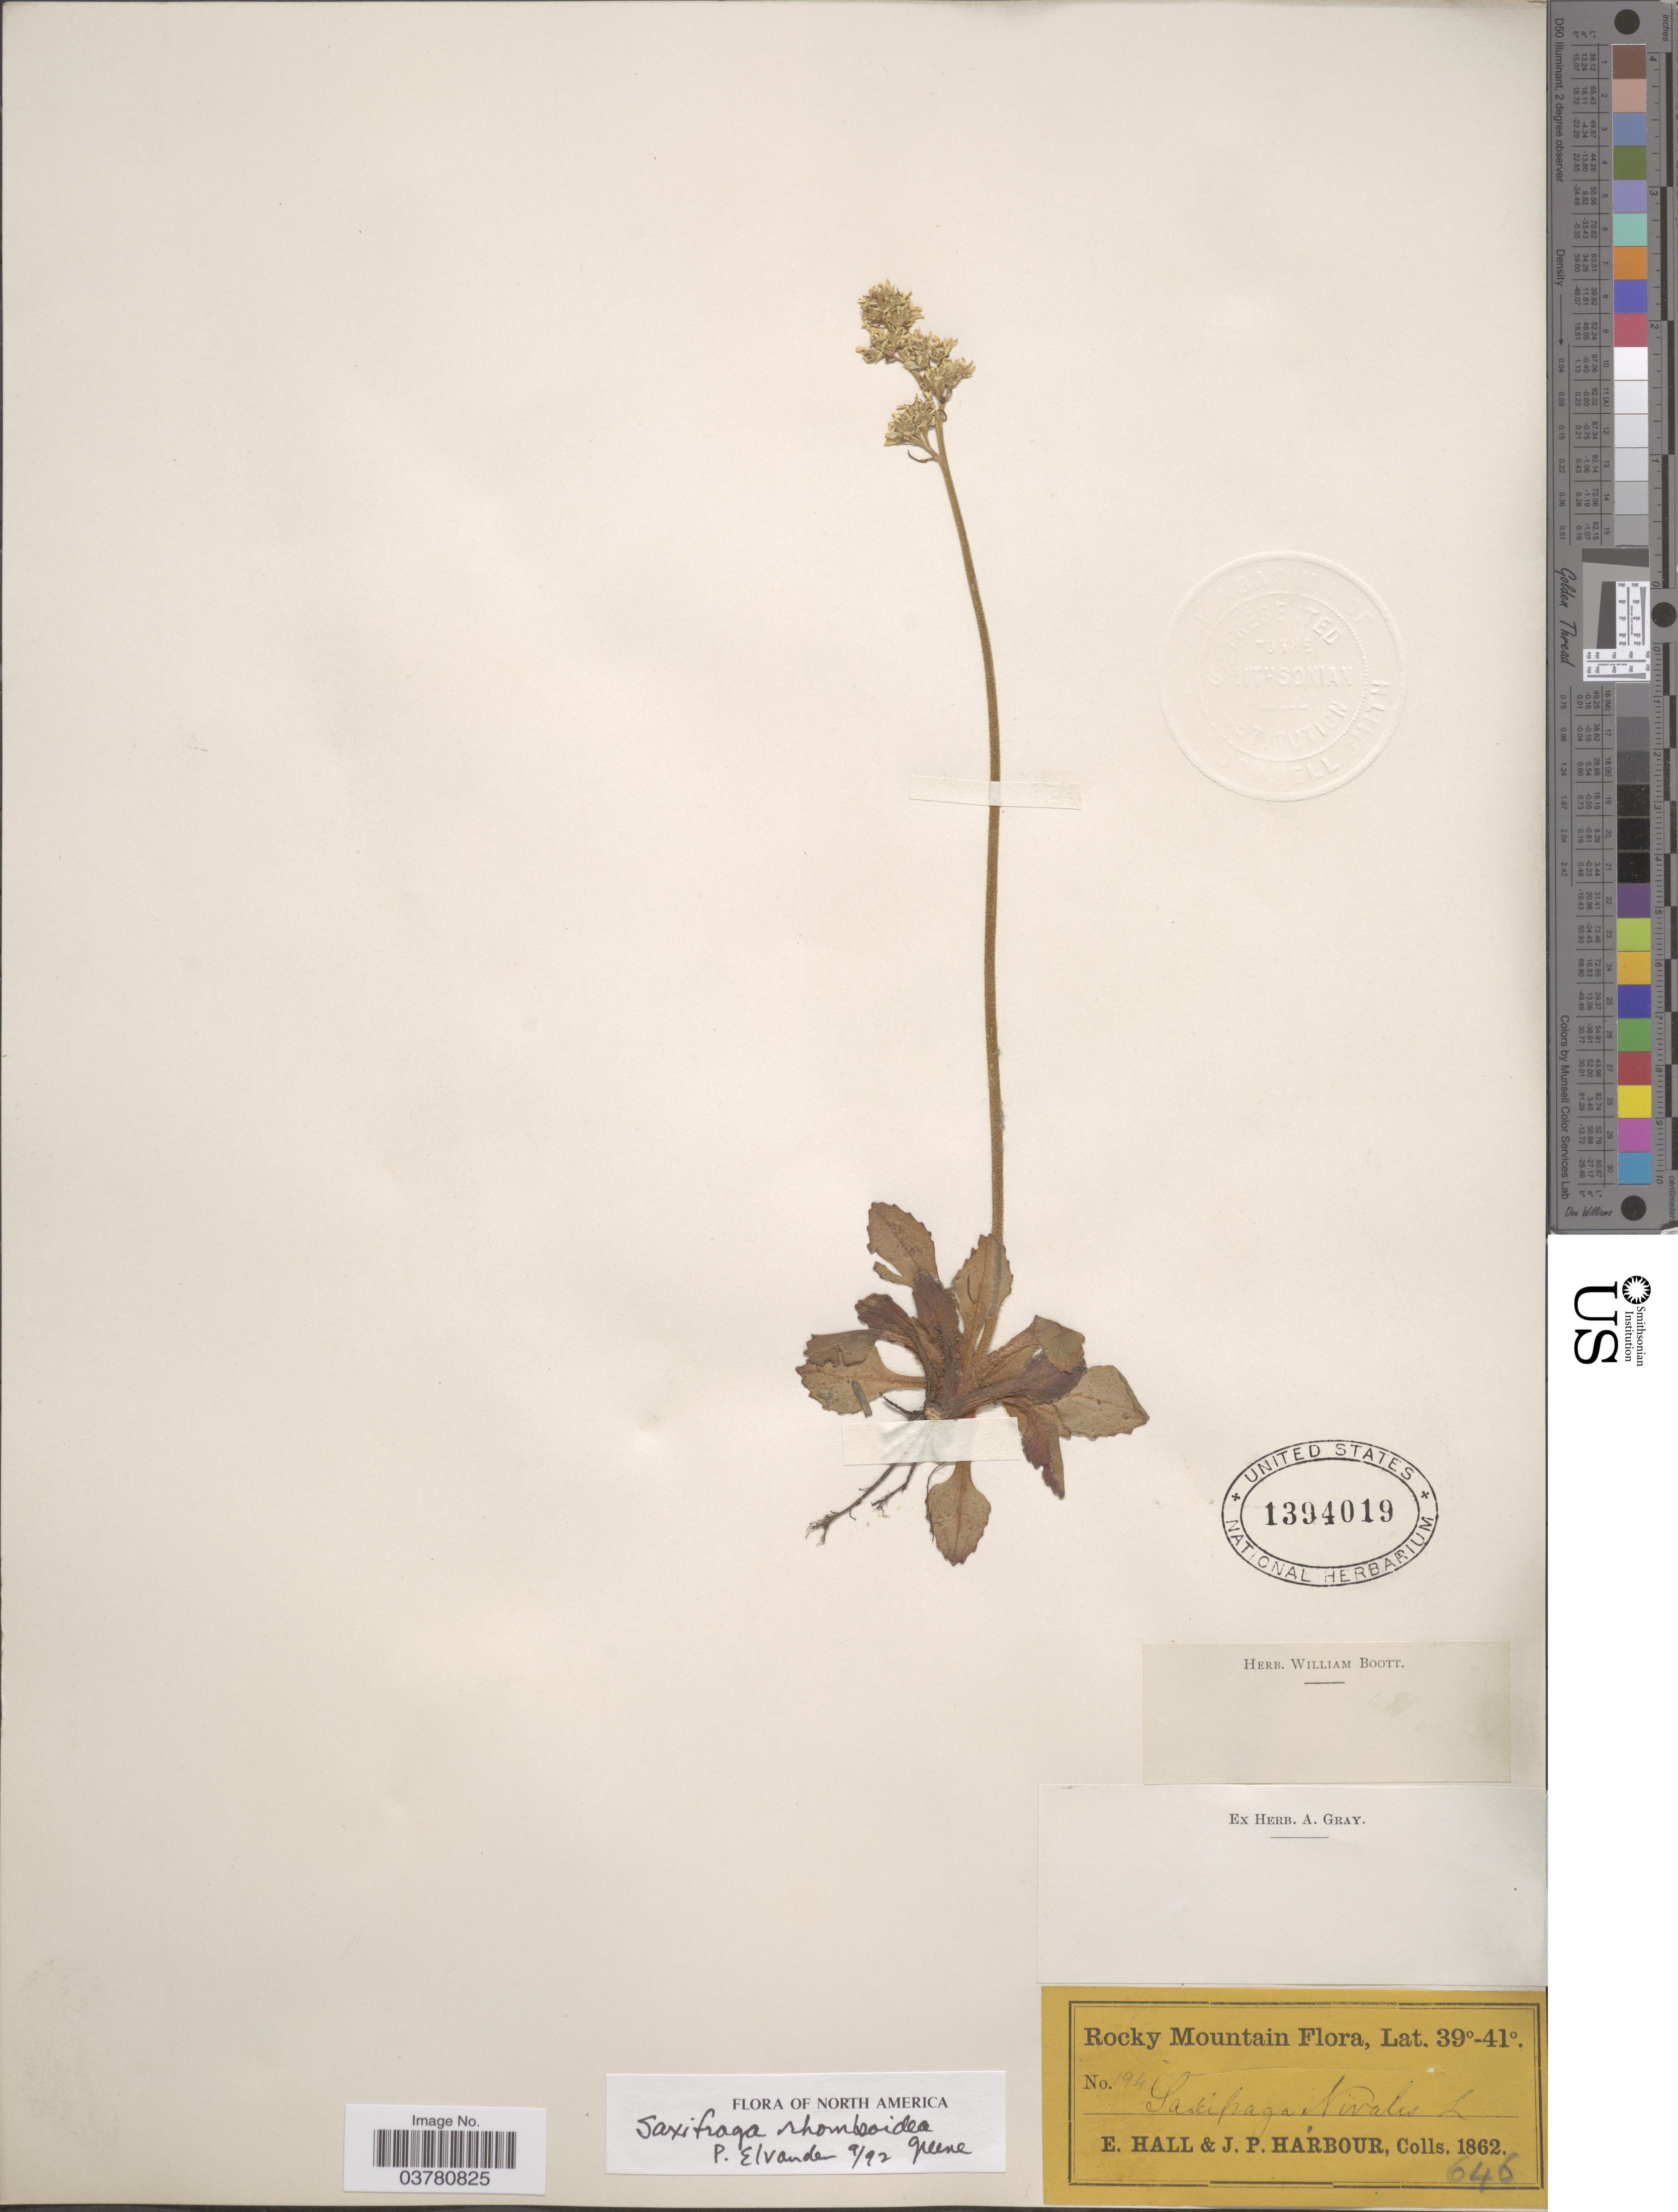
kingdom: Plantae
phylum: Tracheophyta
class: Magnoliopsida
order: Saxifragales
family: Saxifragaceae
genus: Micranthes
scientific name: Micranthes rhomboidea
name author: (Greene) Small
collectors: E. Hall & J. Harbour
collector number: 194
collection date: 1862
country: United States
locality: Rocky Mountain.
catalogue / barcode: US 1394019